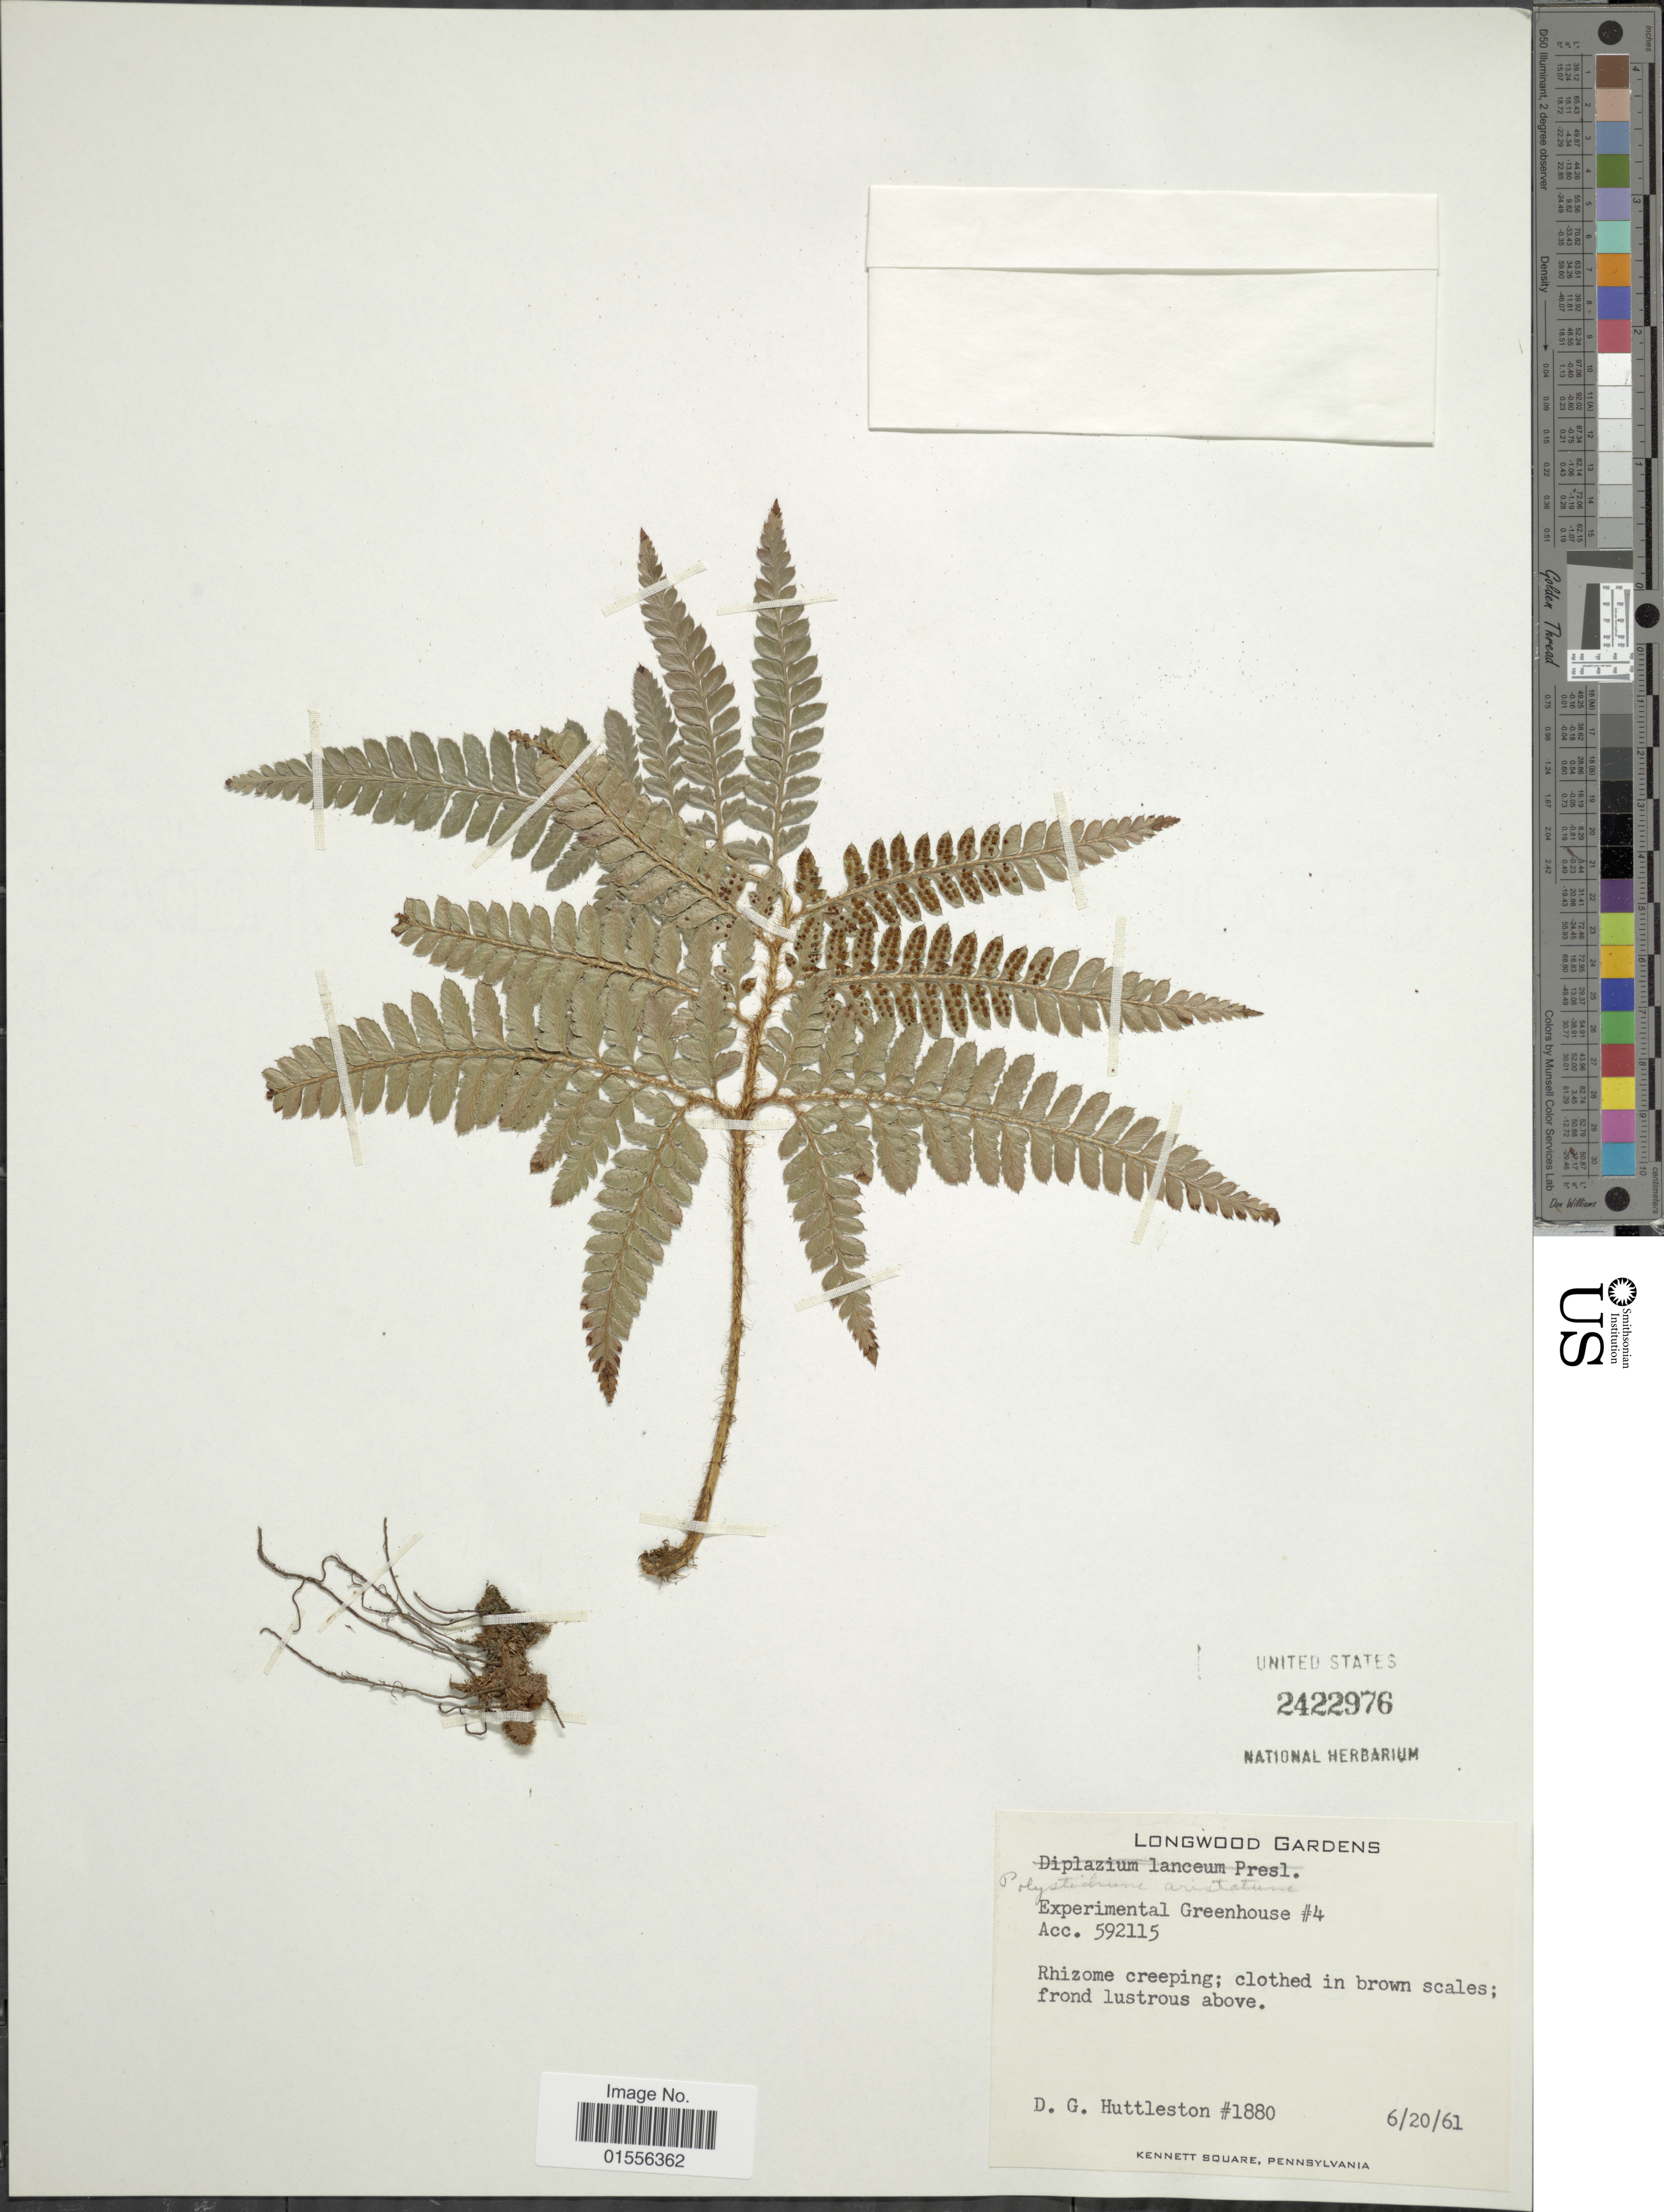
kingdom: Plantae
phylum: Tracheophyta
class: Polypodiopsida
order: Polypodiales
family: Dryopteridaceae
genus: Polystichum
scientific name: Polystichum aristatum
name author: (G. Forst.) C. Presl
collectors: D. G. Huttleston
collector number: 1880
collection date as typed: Transcribed d/m/y: 20/6/61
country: United States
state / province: Pennsylvania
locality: Longwood Gardens, Experimental Greenhouse # 4 Acc. 592115